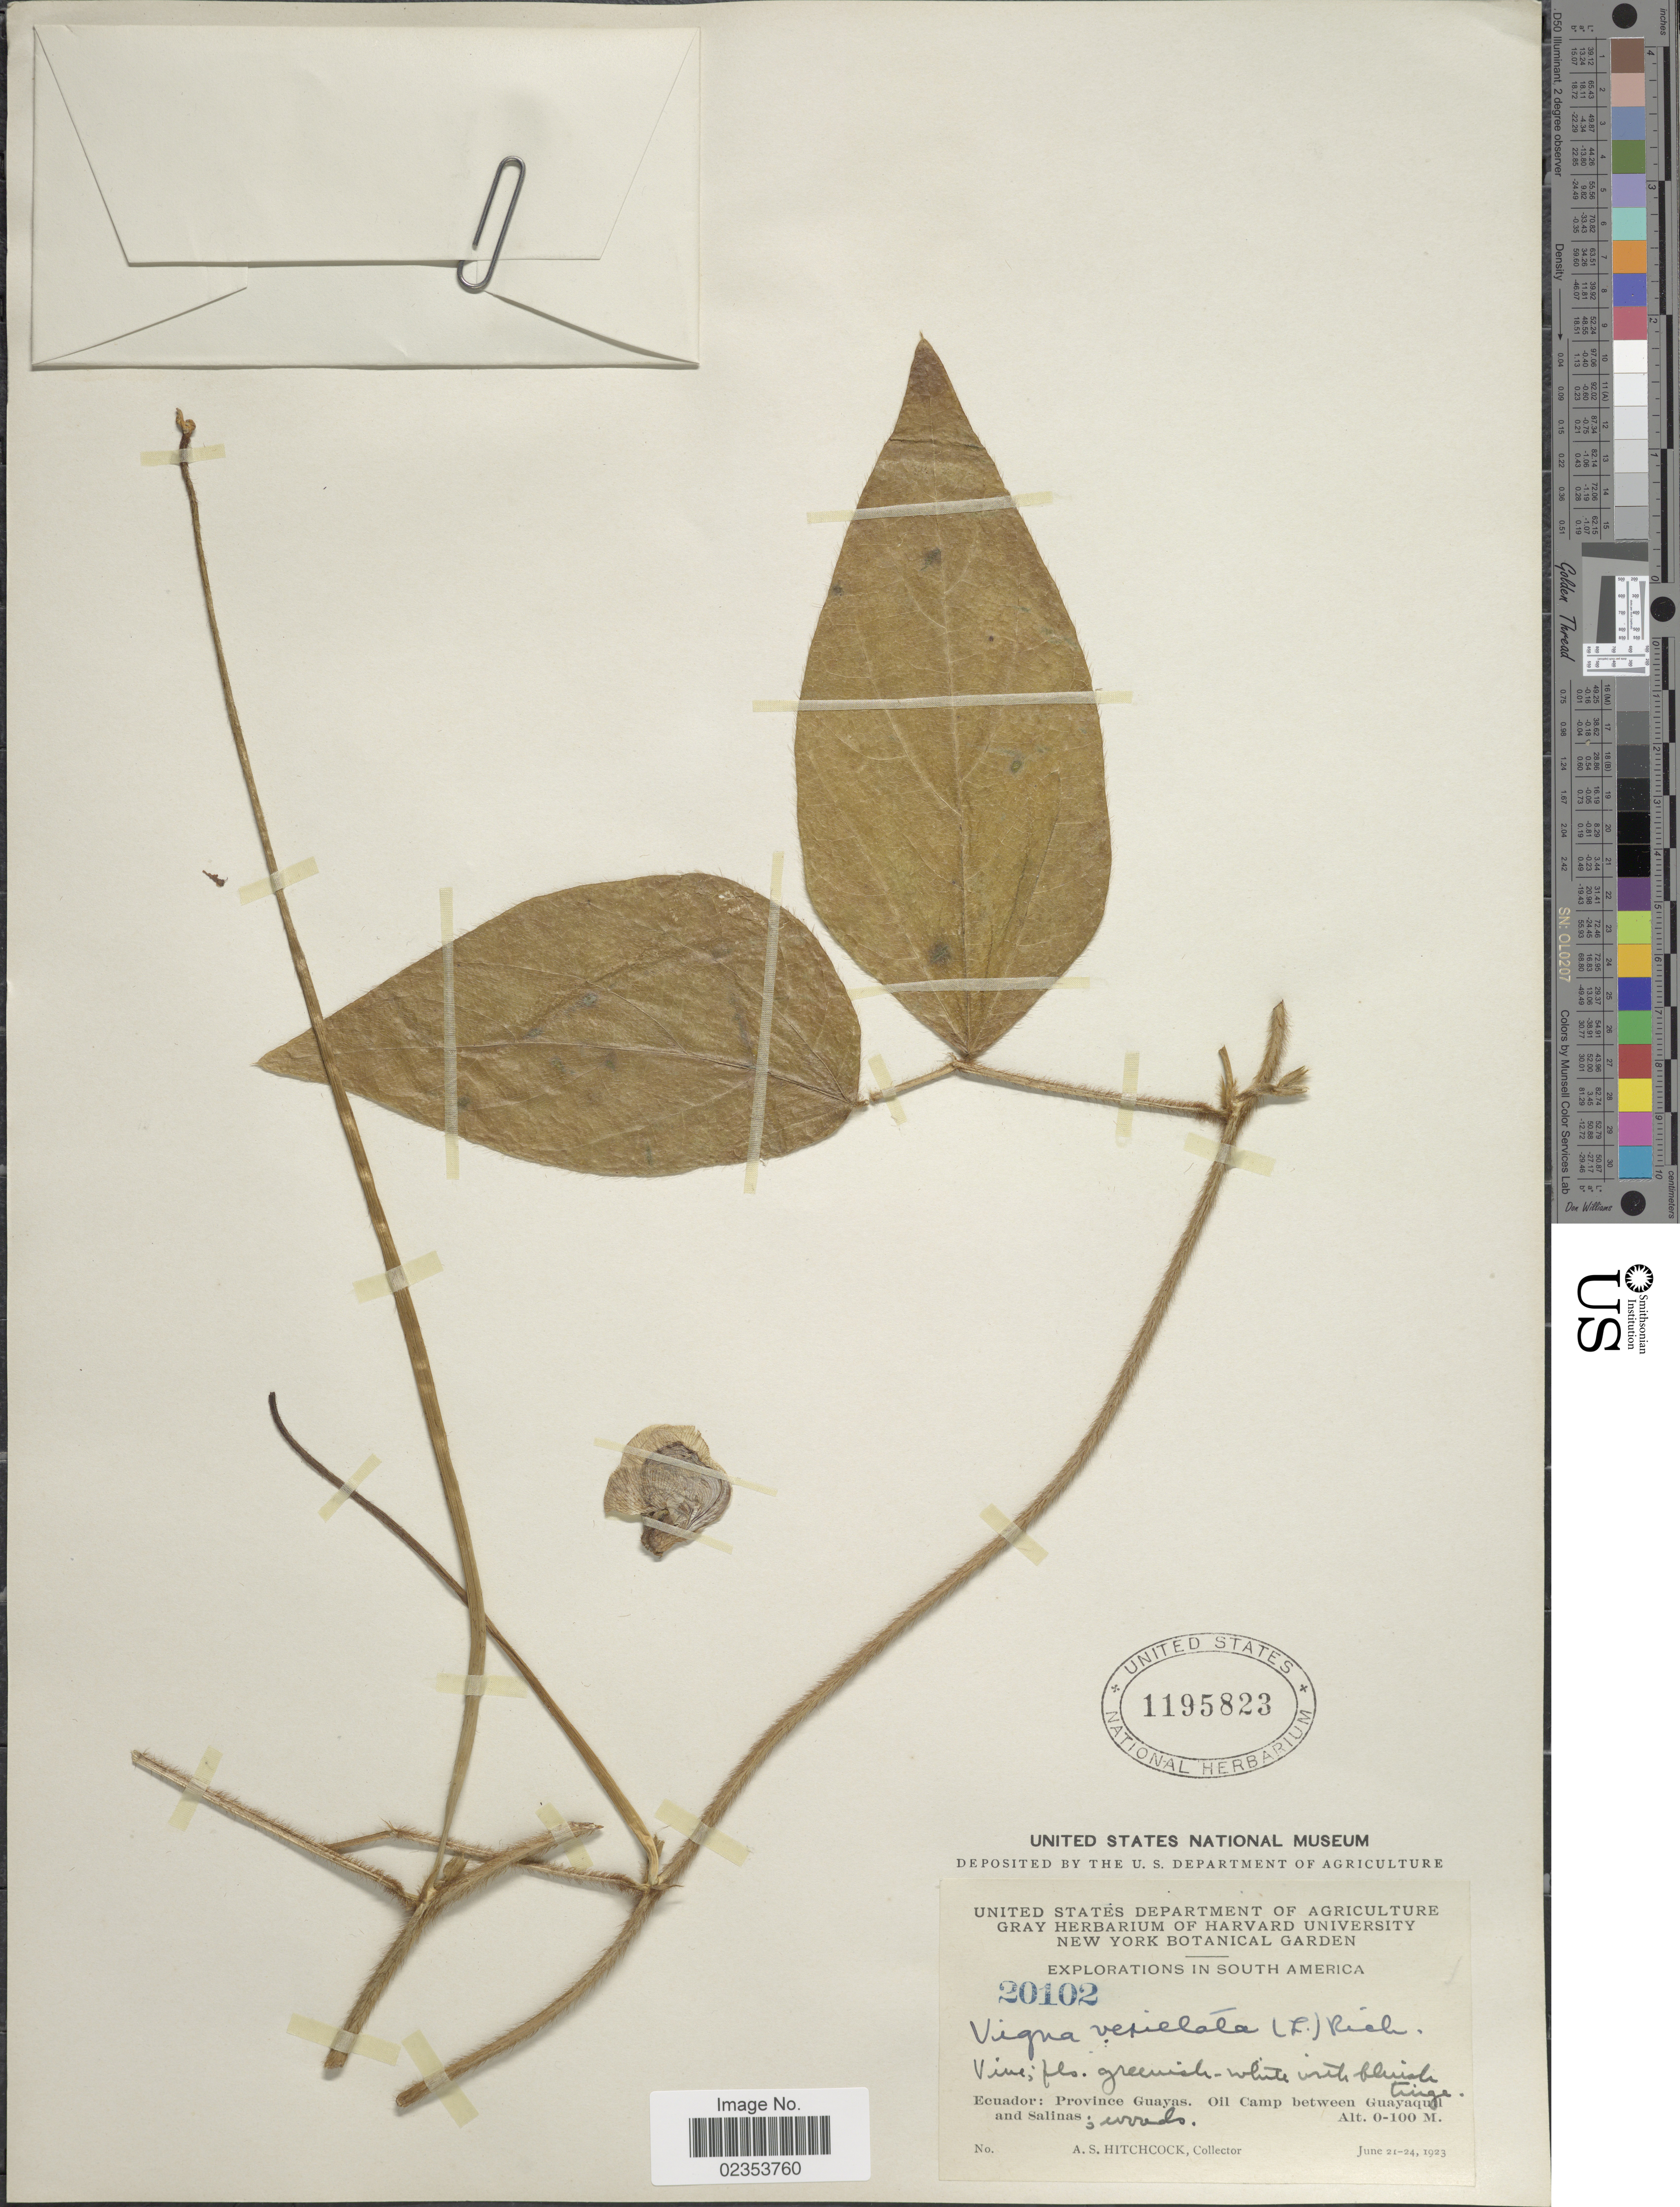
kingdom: Plantae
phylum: Tracheophyta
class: Magnoliopsida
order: Fabales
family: Fabaceae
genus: Vigna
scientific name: Vigna vexillata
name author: (L.) A. Rich.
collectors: A. S. Hitchcock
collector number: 20102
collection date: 1923-06-21/1923-06-24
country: Ecuador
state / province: Guayas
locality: Oil Camp between Guayaquil and Salinas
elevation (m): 0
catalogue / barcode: US 1195823